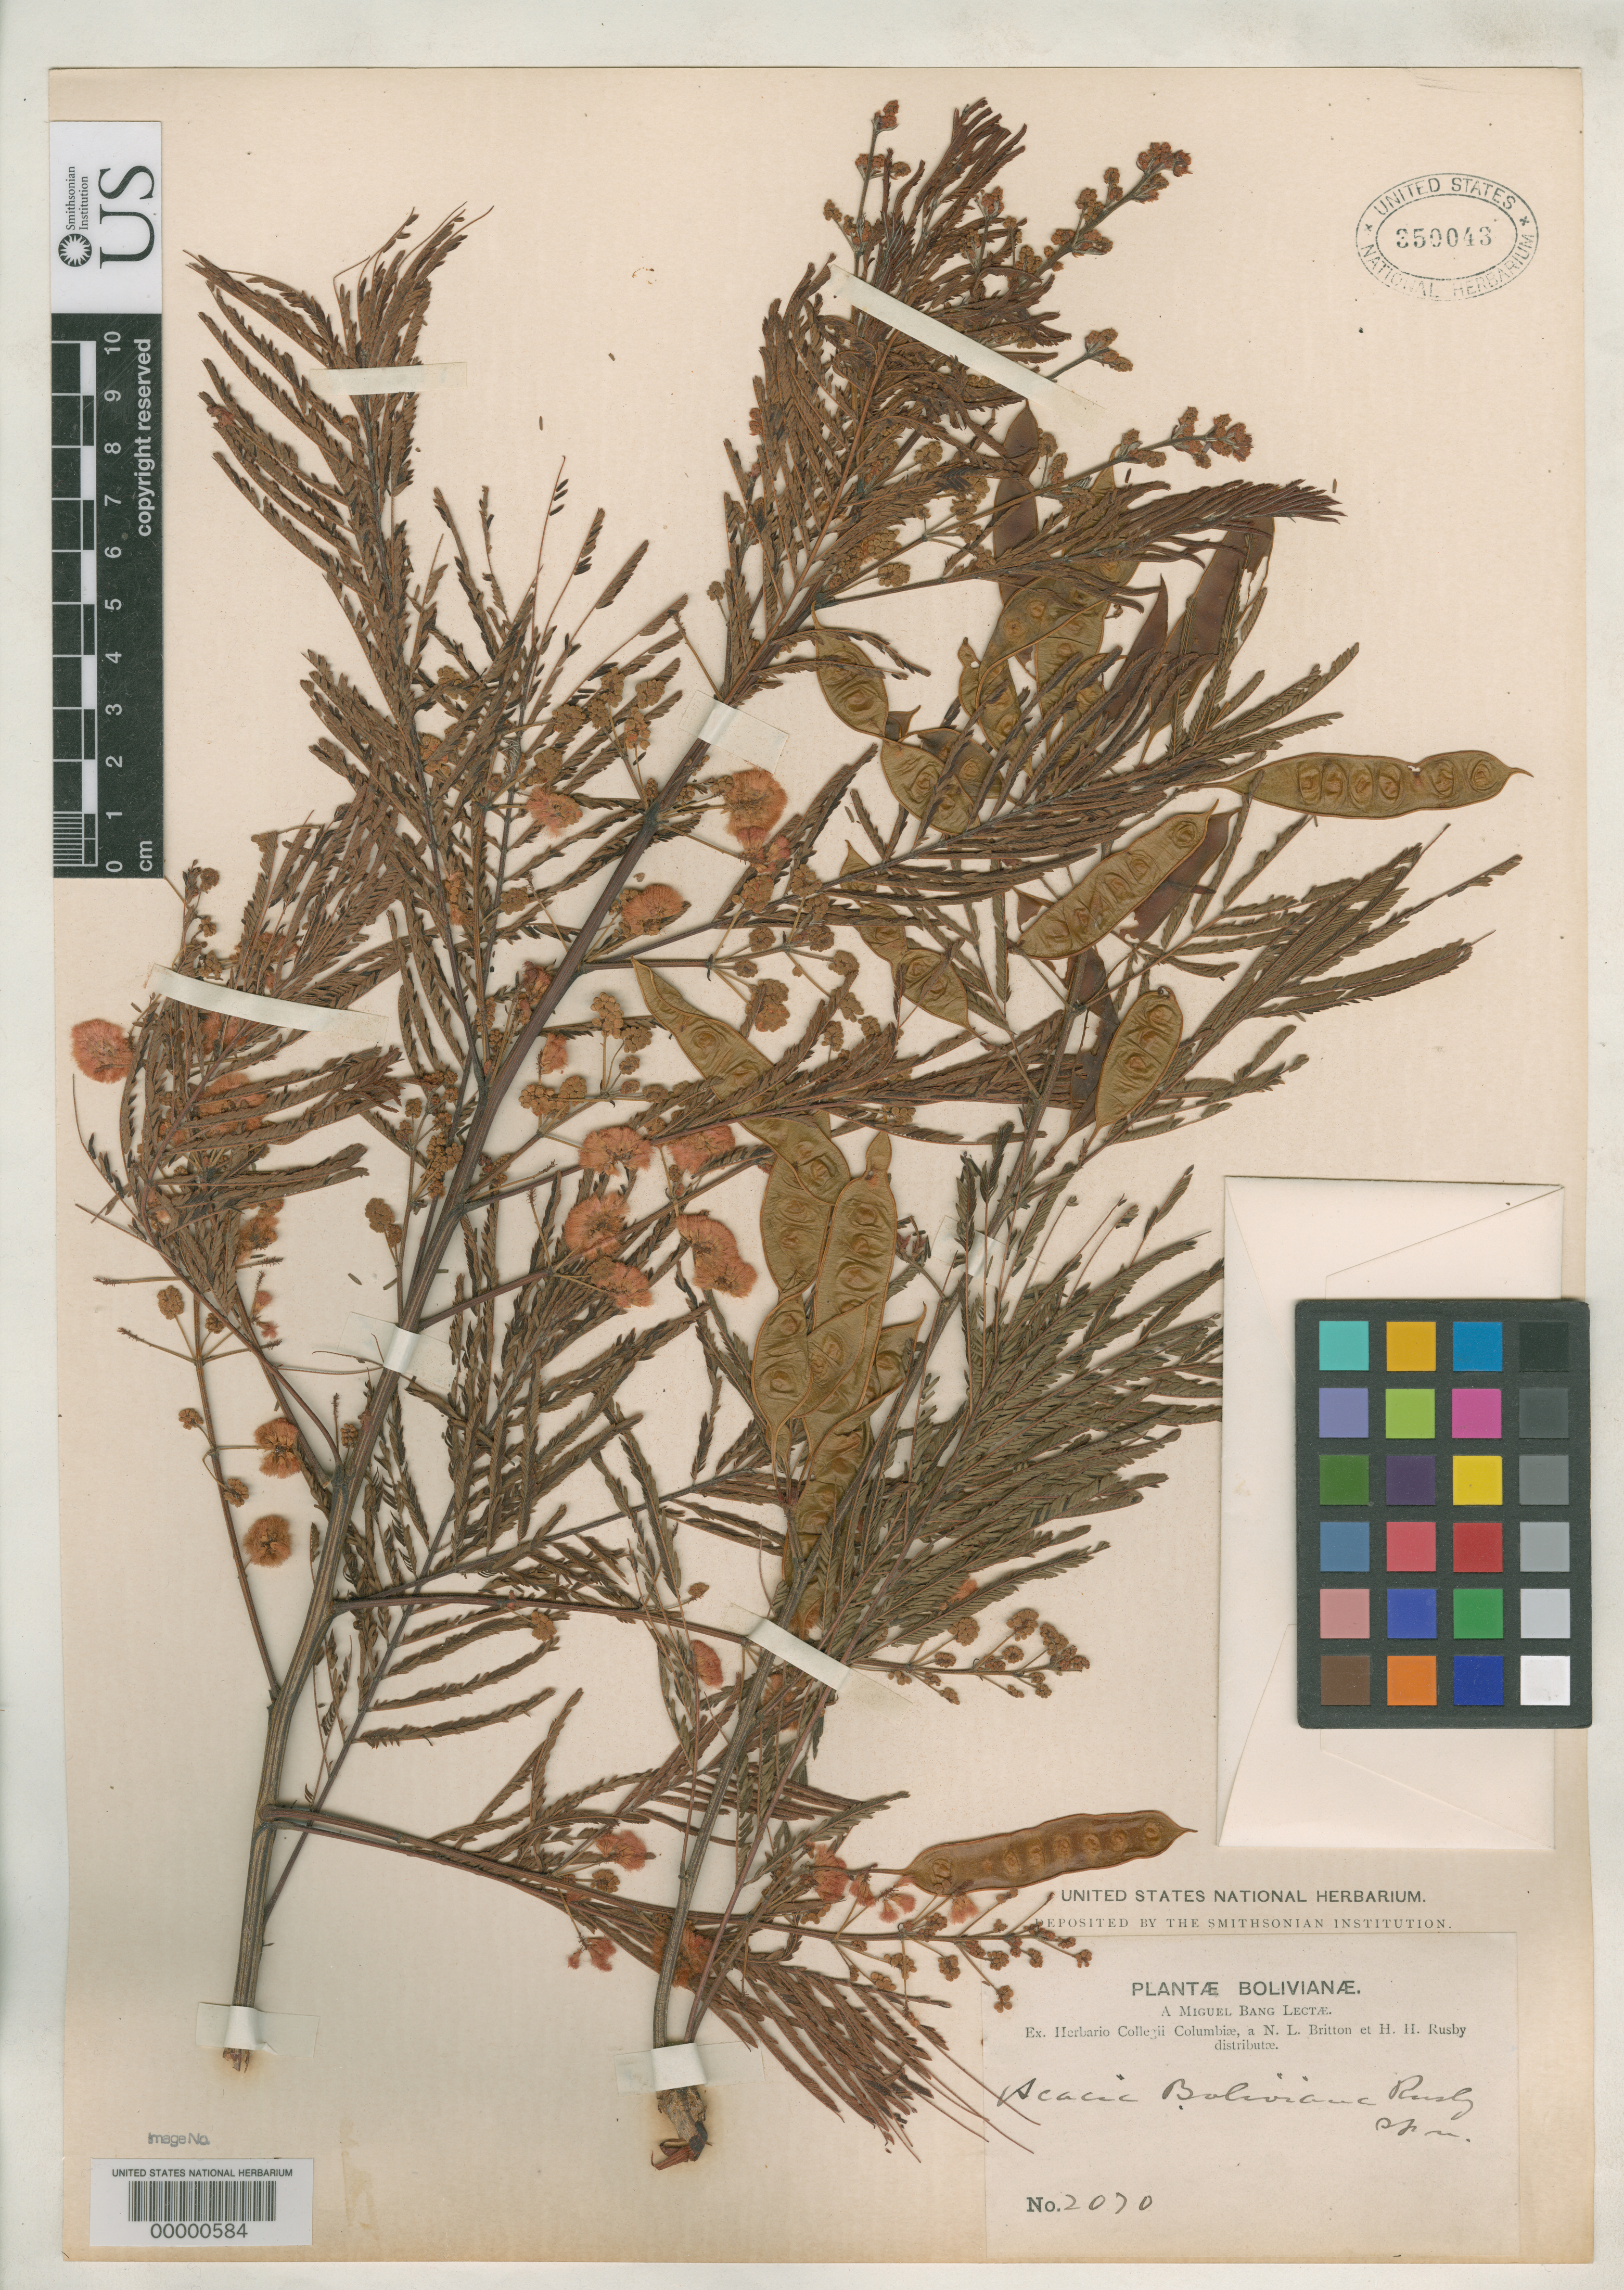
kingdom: Plantae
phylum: Tracheophyta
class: Magnoliopsida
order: Fabales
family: Fabaceae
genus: Acacia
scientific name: Acacia boliviana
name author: Rusby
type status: Isolectotype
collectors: M. Bang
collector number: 2070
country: Bolivia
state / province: La Paz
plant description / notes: Currently accepted name as cited by Rico & Bachman (2006).; Lectotypification cites "lectotype" at NY but several duplicates there, none annotated as such.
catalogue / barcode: US 350043